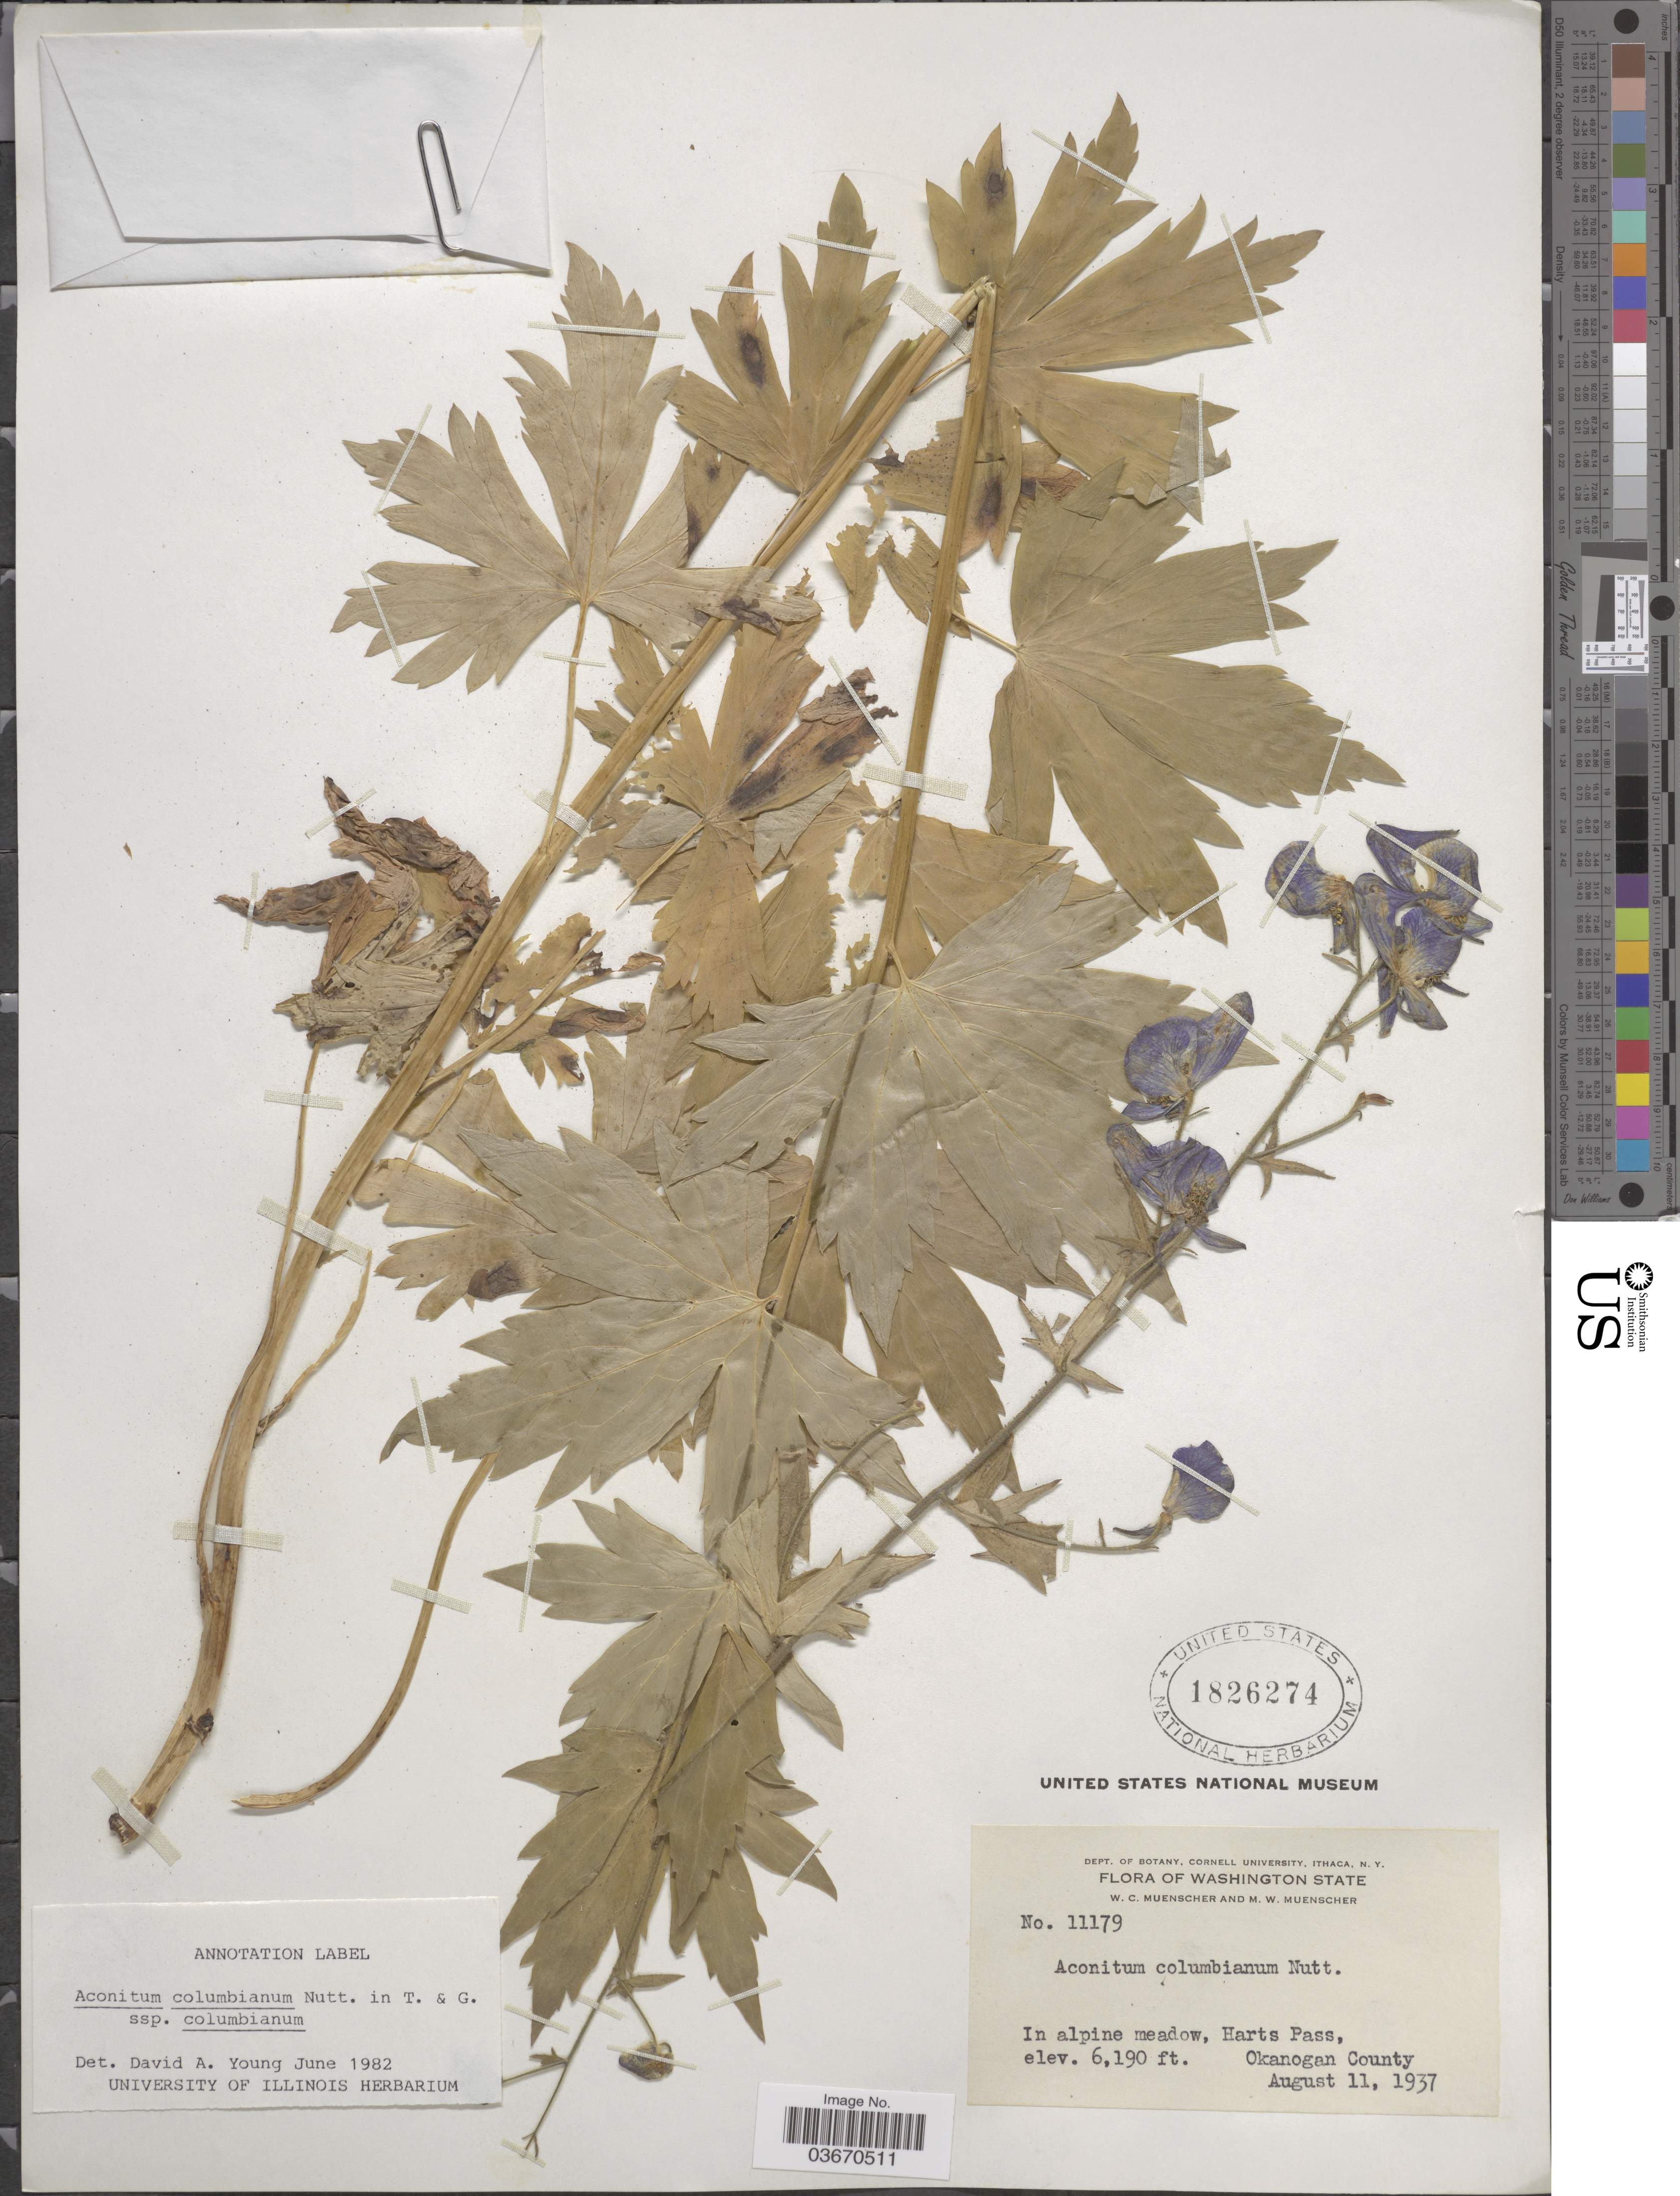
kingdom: Plantae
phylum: Tracheophyta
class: Magnoliopsida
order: Ranunculales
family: Ranunculaceae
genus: Aconitum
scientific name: Aconitum columbianum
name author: Nutt.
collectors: W. Muenscher & M. Muenscher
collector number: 11179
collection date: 1937-08-11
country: United States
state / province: Washington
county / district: Okanogan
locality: Harts Pass, Okanogan County.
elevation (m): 1887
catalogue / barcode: US 1826274